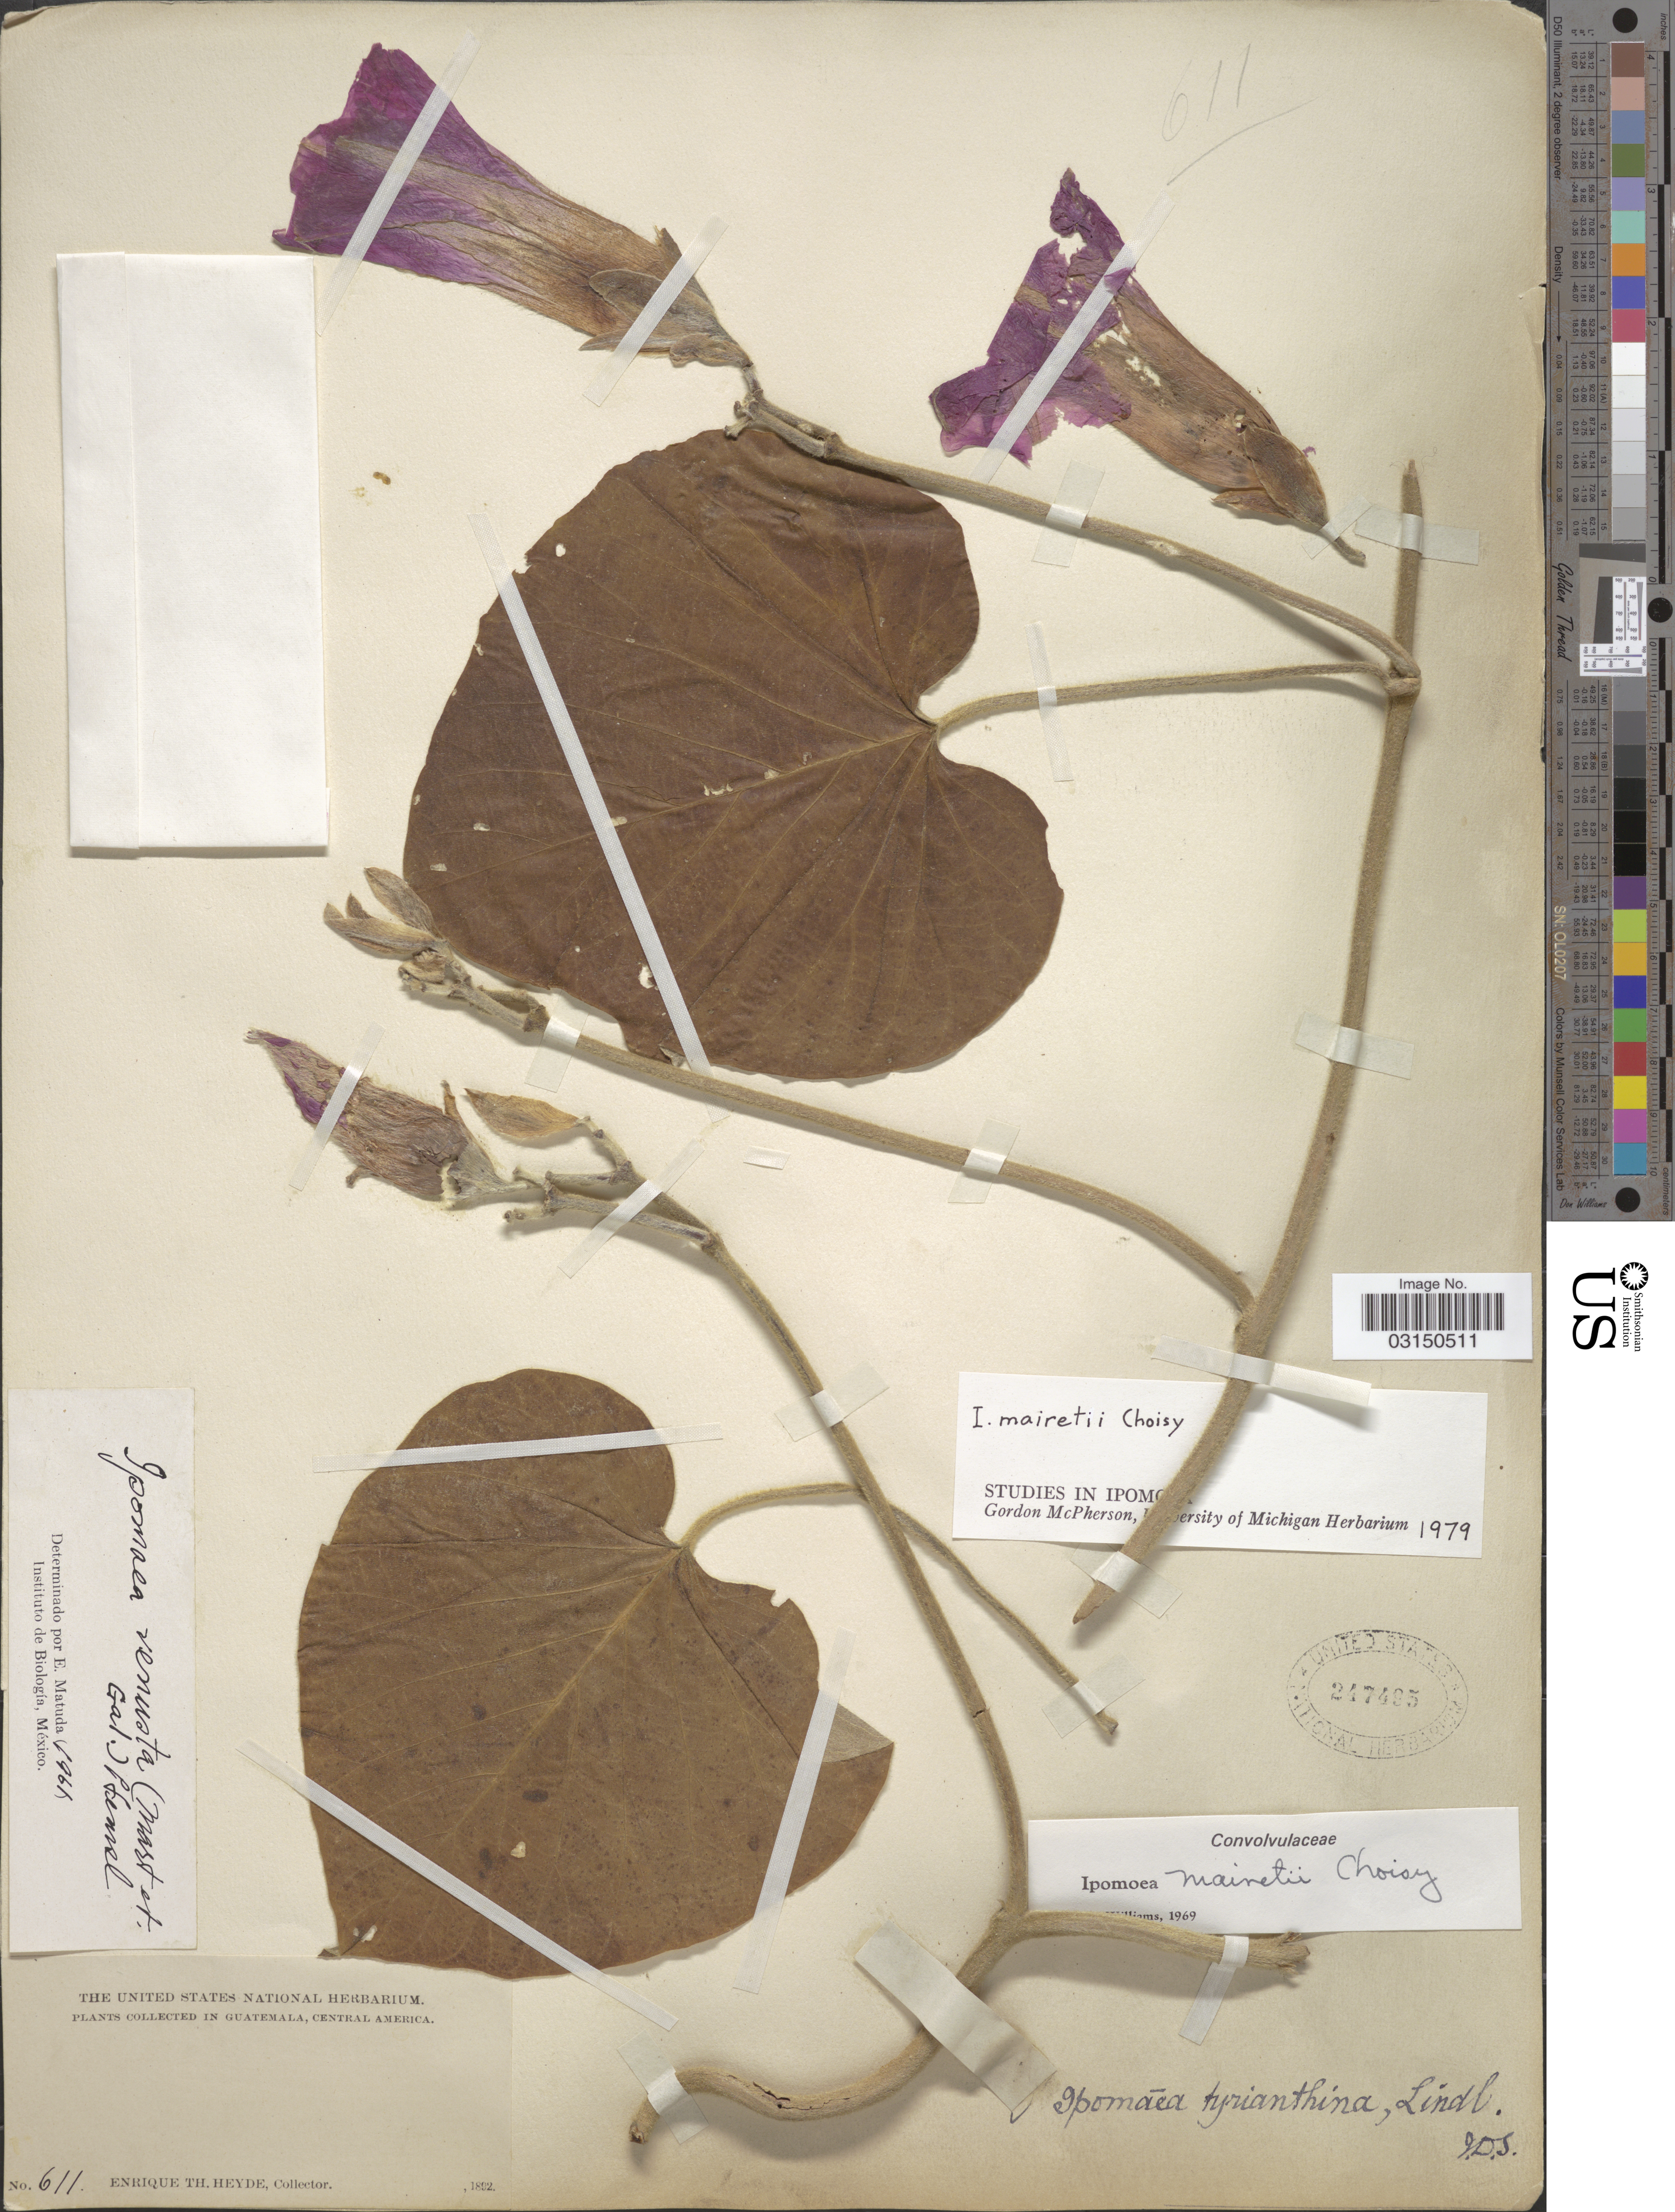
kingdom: Plantae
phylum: Tracheophyta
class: Magnoliopsida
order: Solanales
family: Convolvulaceae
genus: Ipomoea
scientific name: Ipomoea mairetii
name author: Choisy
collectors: E. T. Heyde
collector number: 611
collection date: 1892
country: Guatemala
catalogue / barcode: US 247495